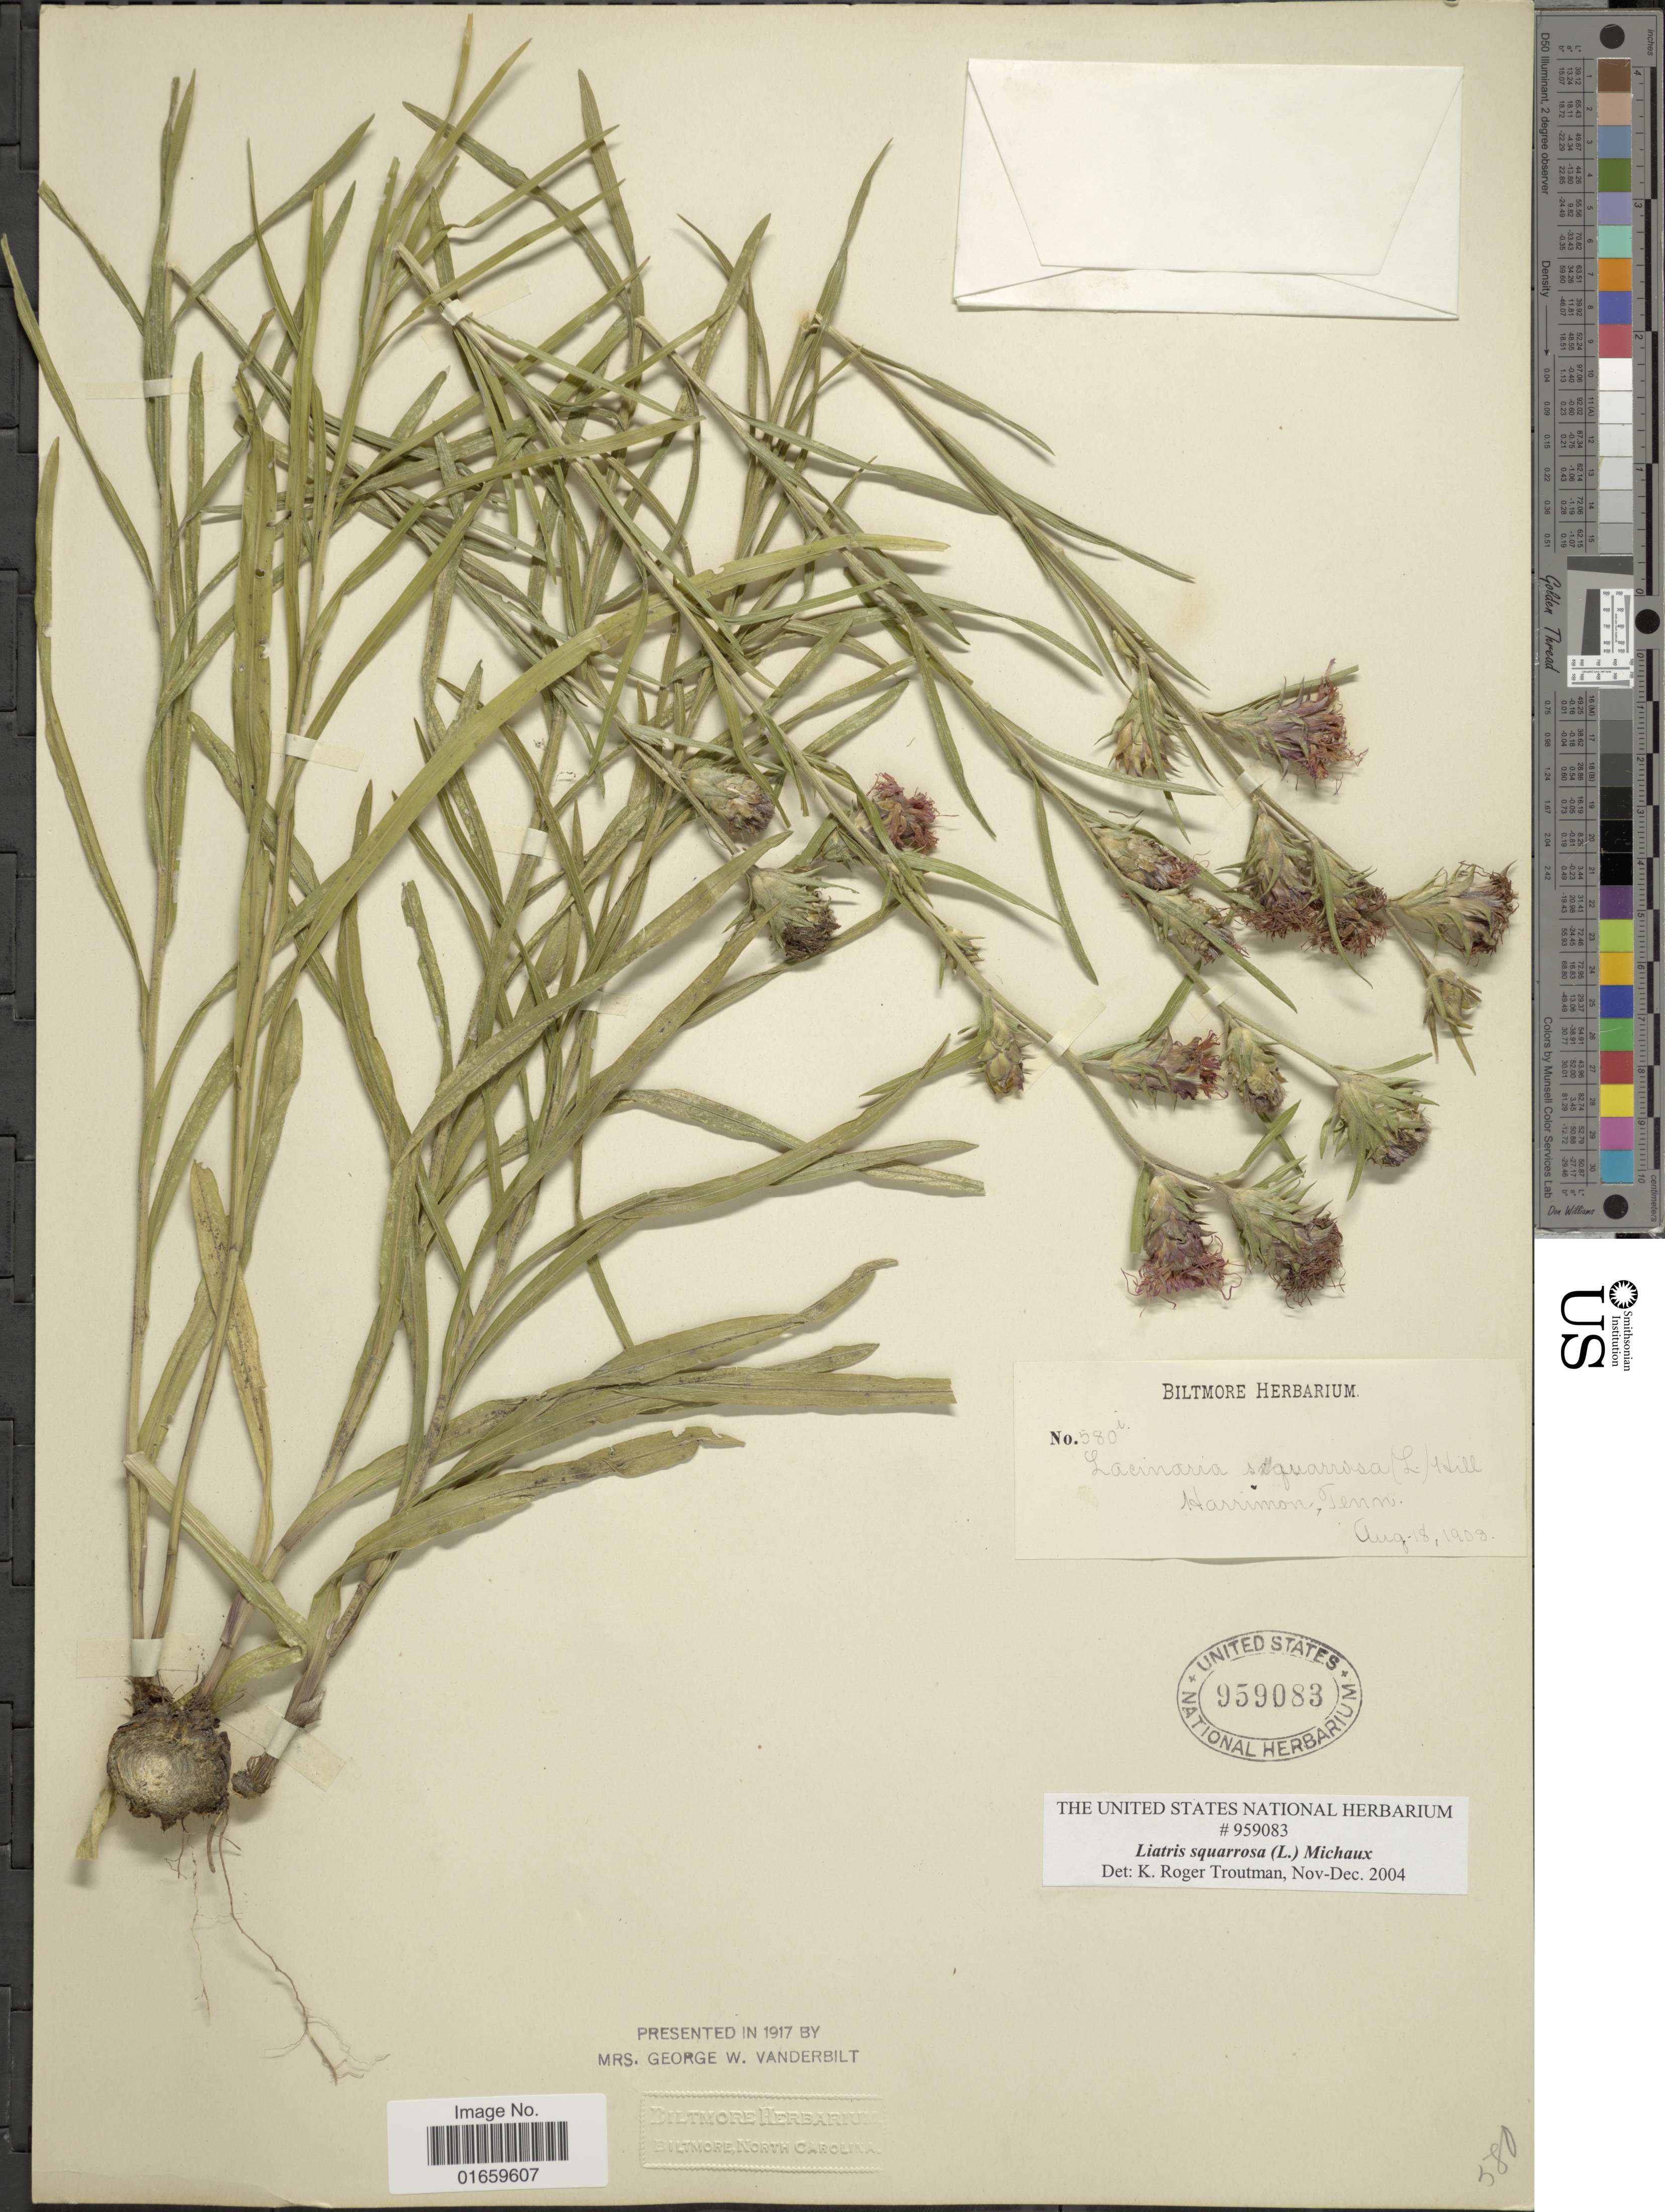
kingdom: Plantae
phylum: Tracheophyta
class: Magnoliopsida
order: Asterales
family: Asteraceae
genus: Liatris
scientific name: Liatris squarrosa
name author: (L.) Michx.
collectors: ex herb. Biltmore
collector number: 580i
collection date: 1908-08-18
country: United States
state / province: Tennessee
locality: Harrimin, Tenn.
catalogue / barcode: US 959083